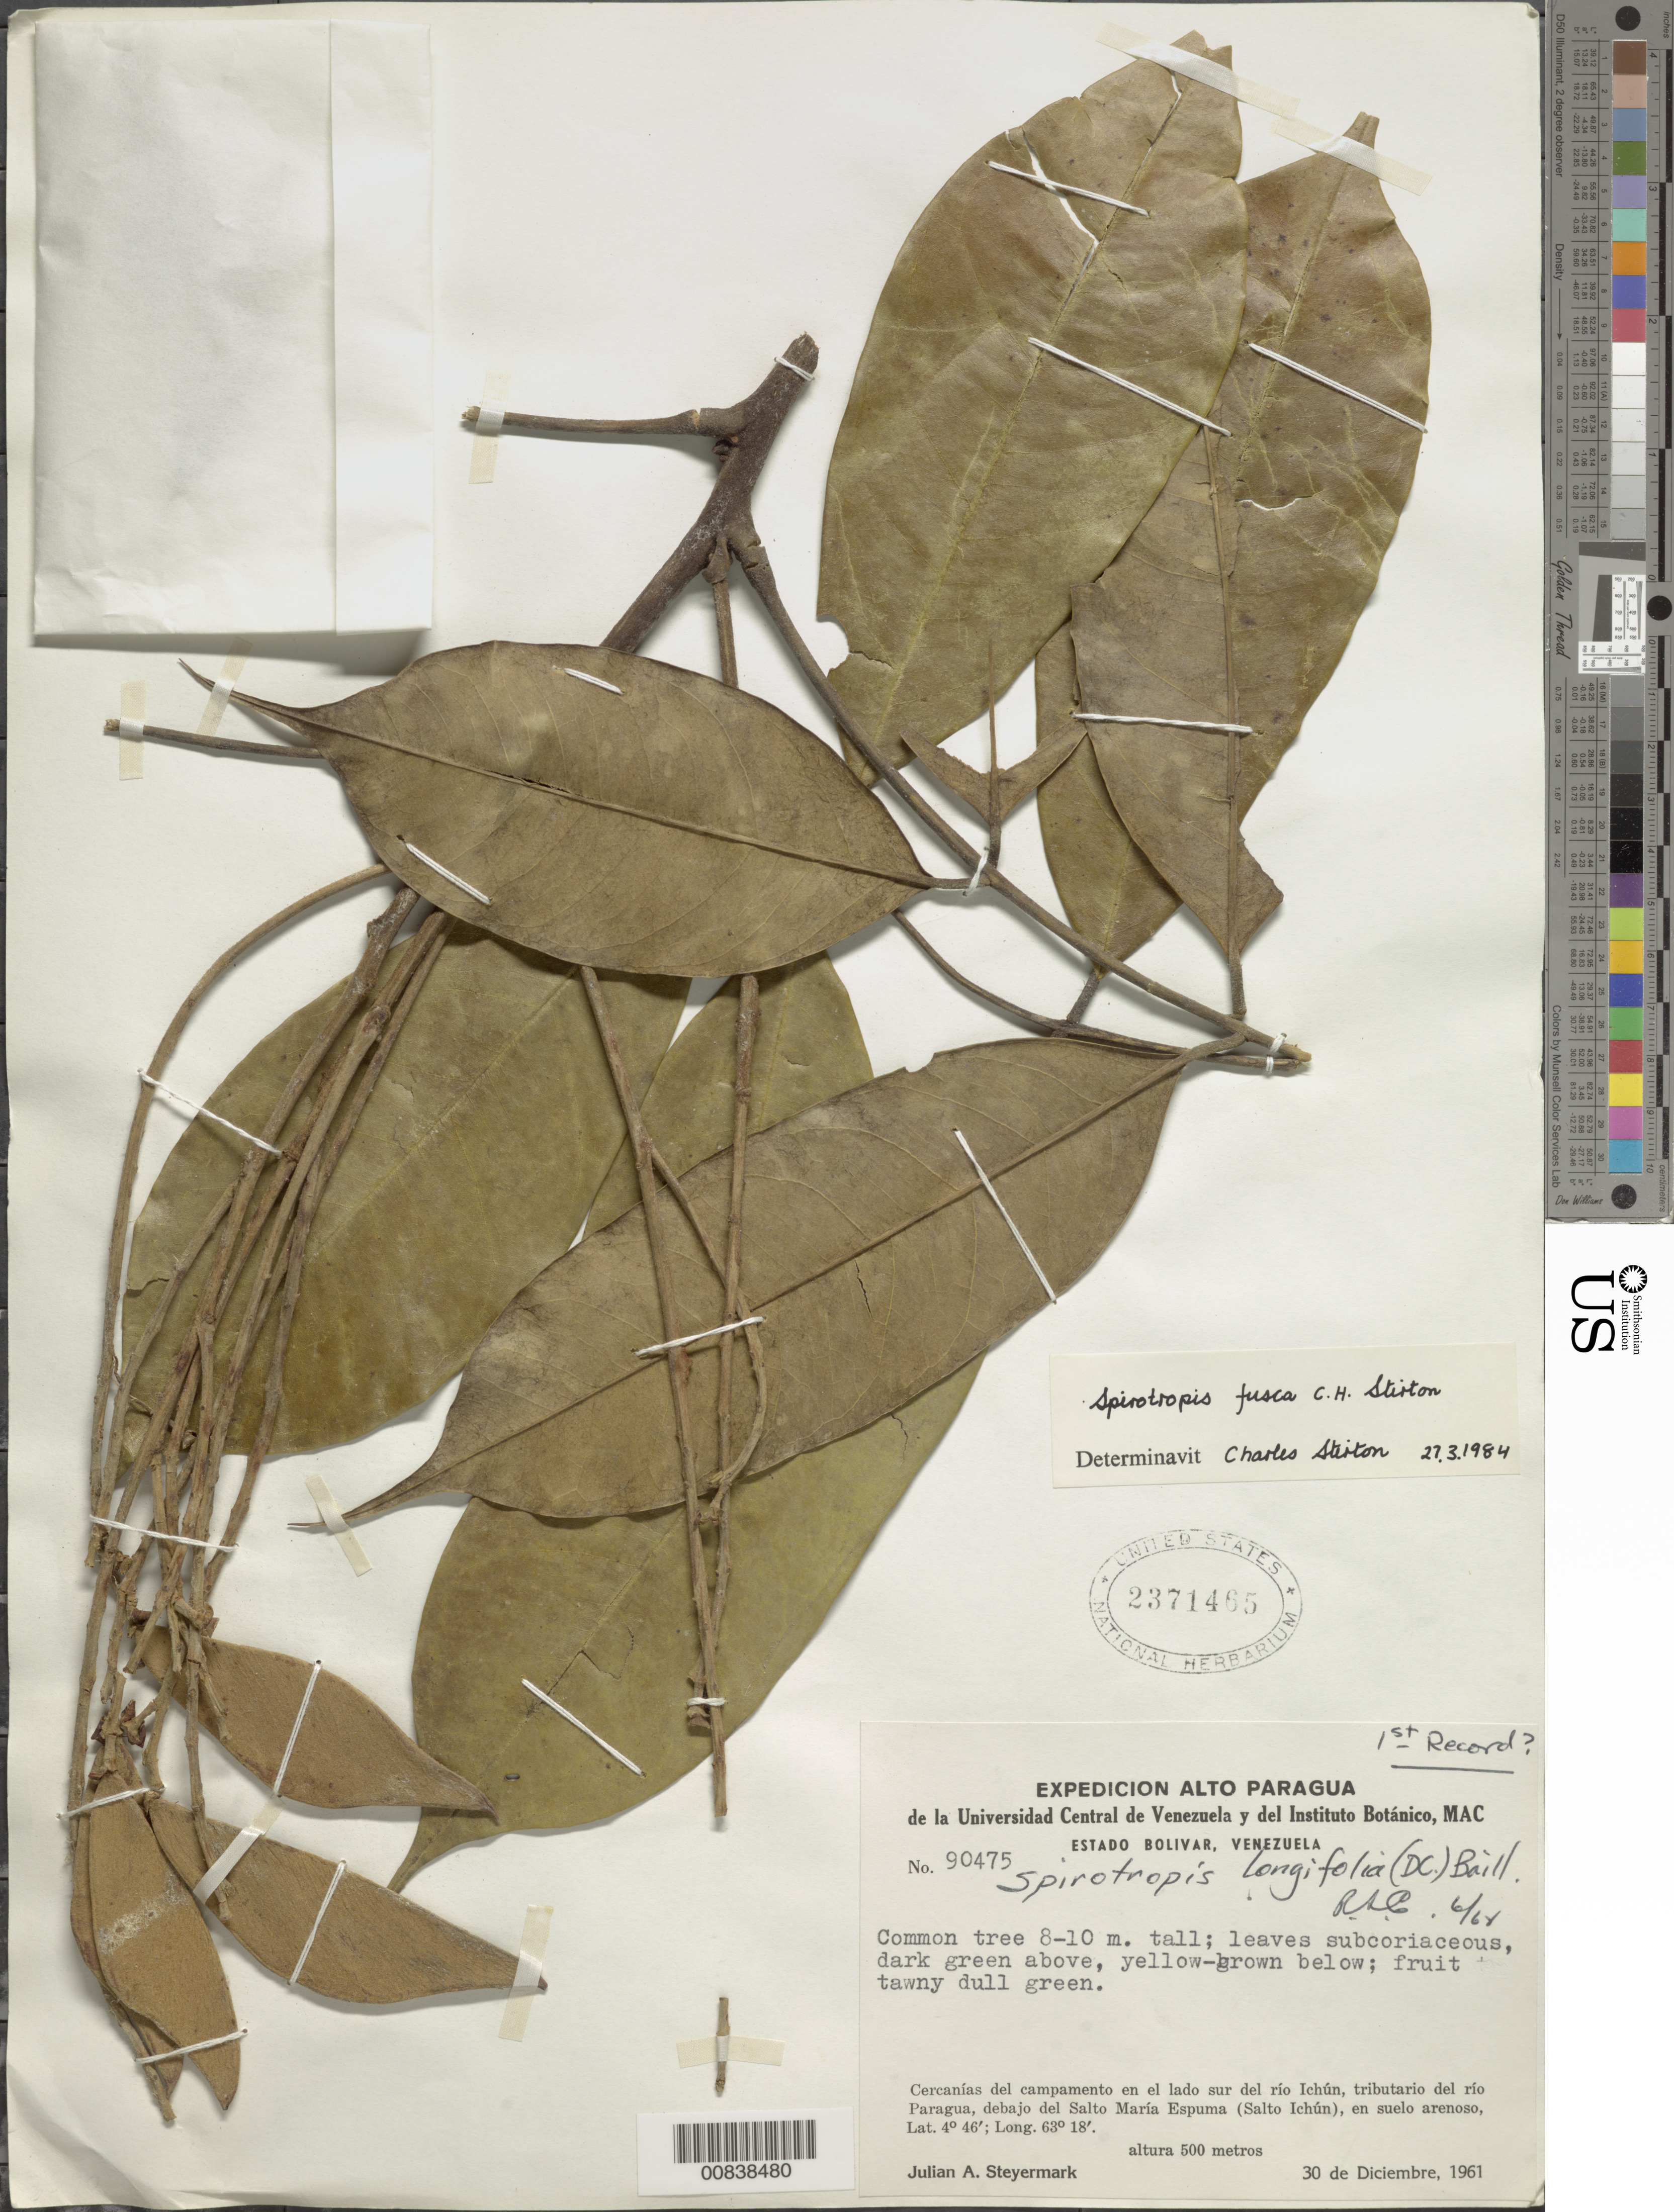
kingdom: Plantae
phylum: Tracheophyta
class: Magnoliopsida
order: Fabales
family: Fabaceae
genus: Spirotropis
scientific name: Spirotropis fusca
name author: C.H. Stirt.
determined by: Stirton, Charles H.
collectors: J. Steyermark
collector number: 90475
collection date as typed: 30-Dec-61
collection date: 1961-12-30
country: Venezuela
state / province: Bolívar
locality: Sierra Ichún: Salto María Espuma (Salto Ichún) del Río Ichún (tributary of río Paragua)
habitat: Suelo arenoso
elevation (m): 500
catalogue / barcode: US 2371465